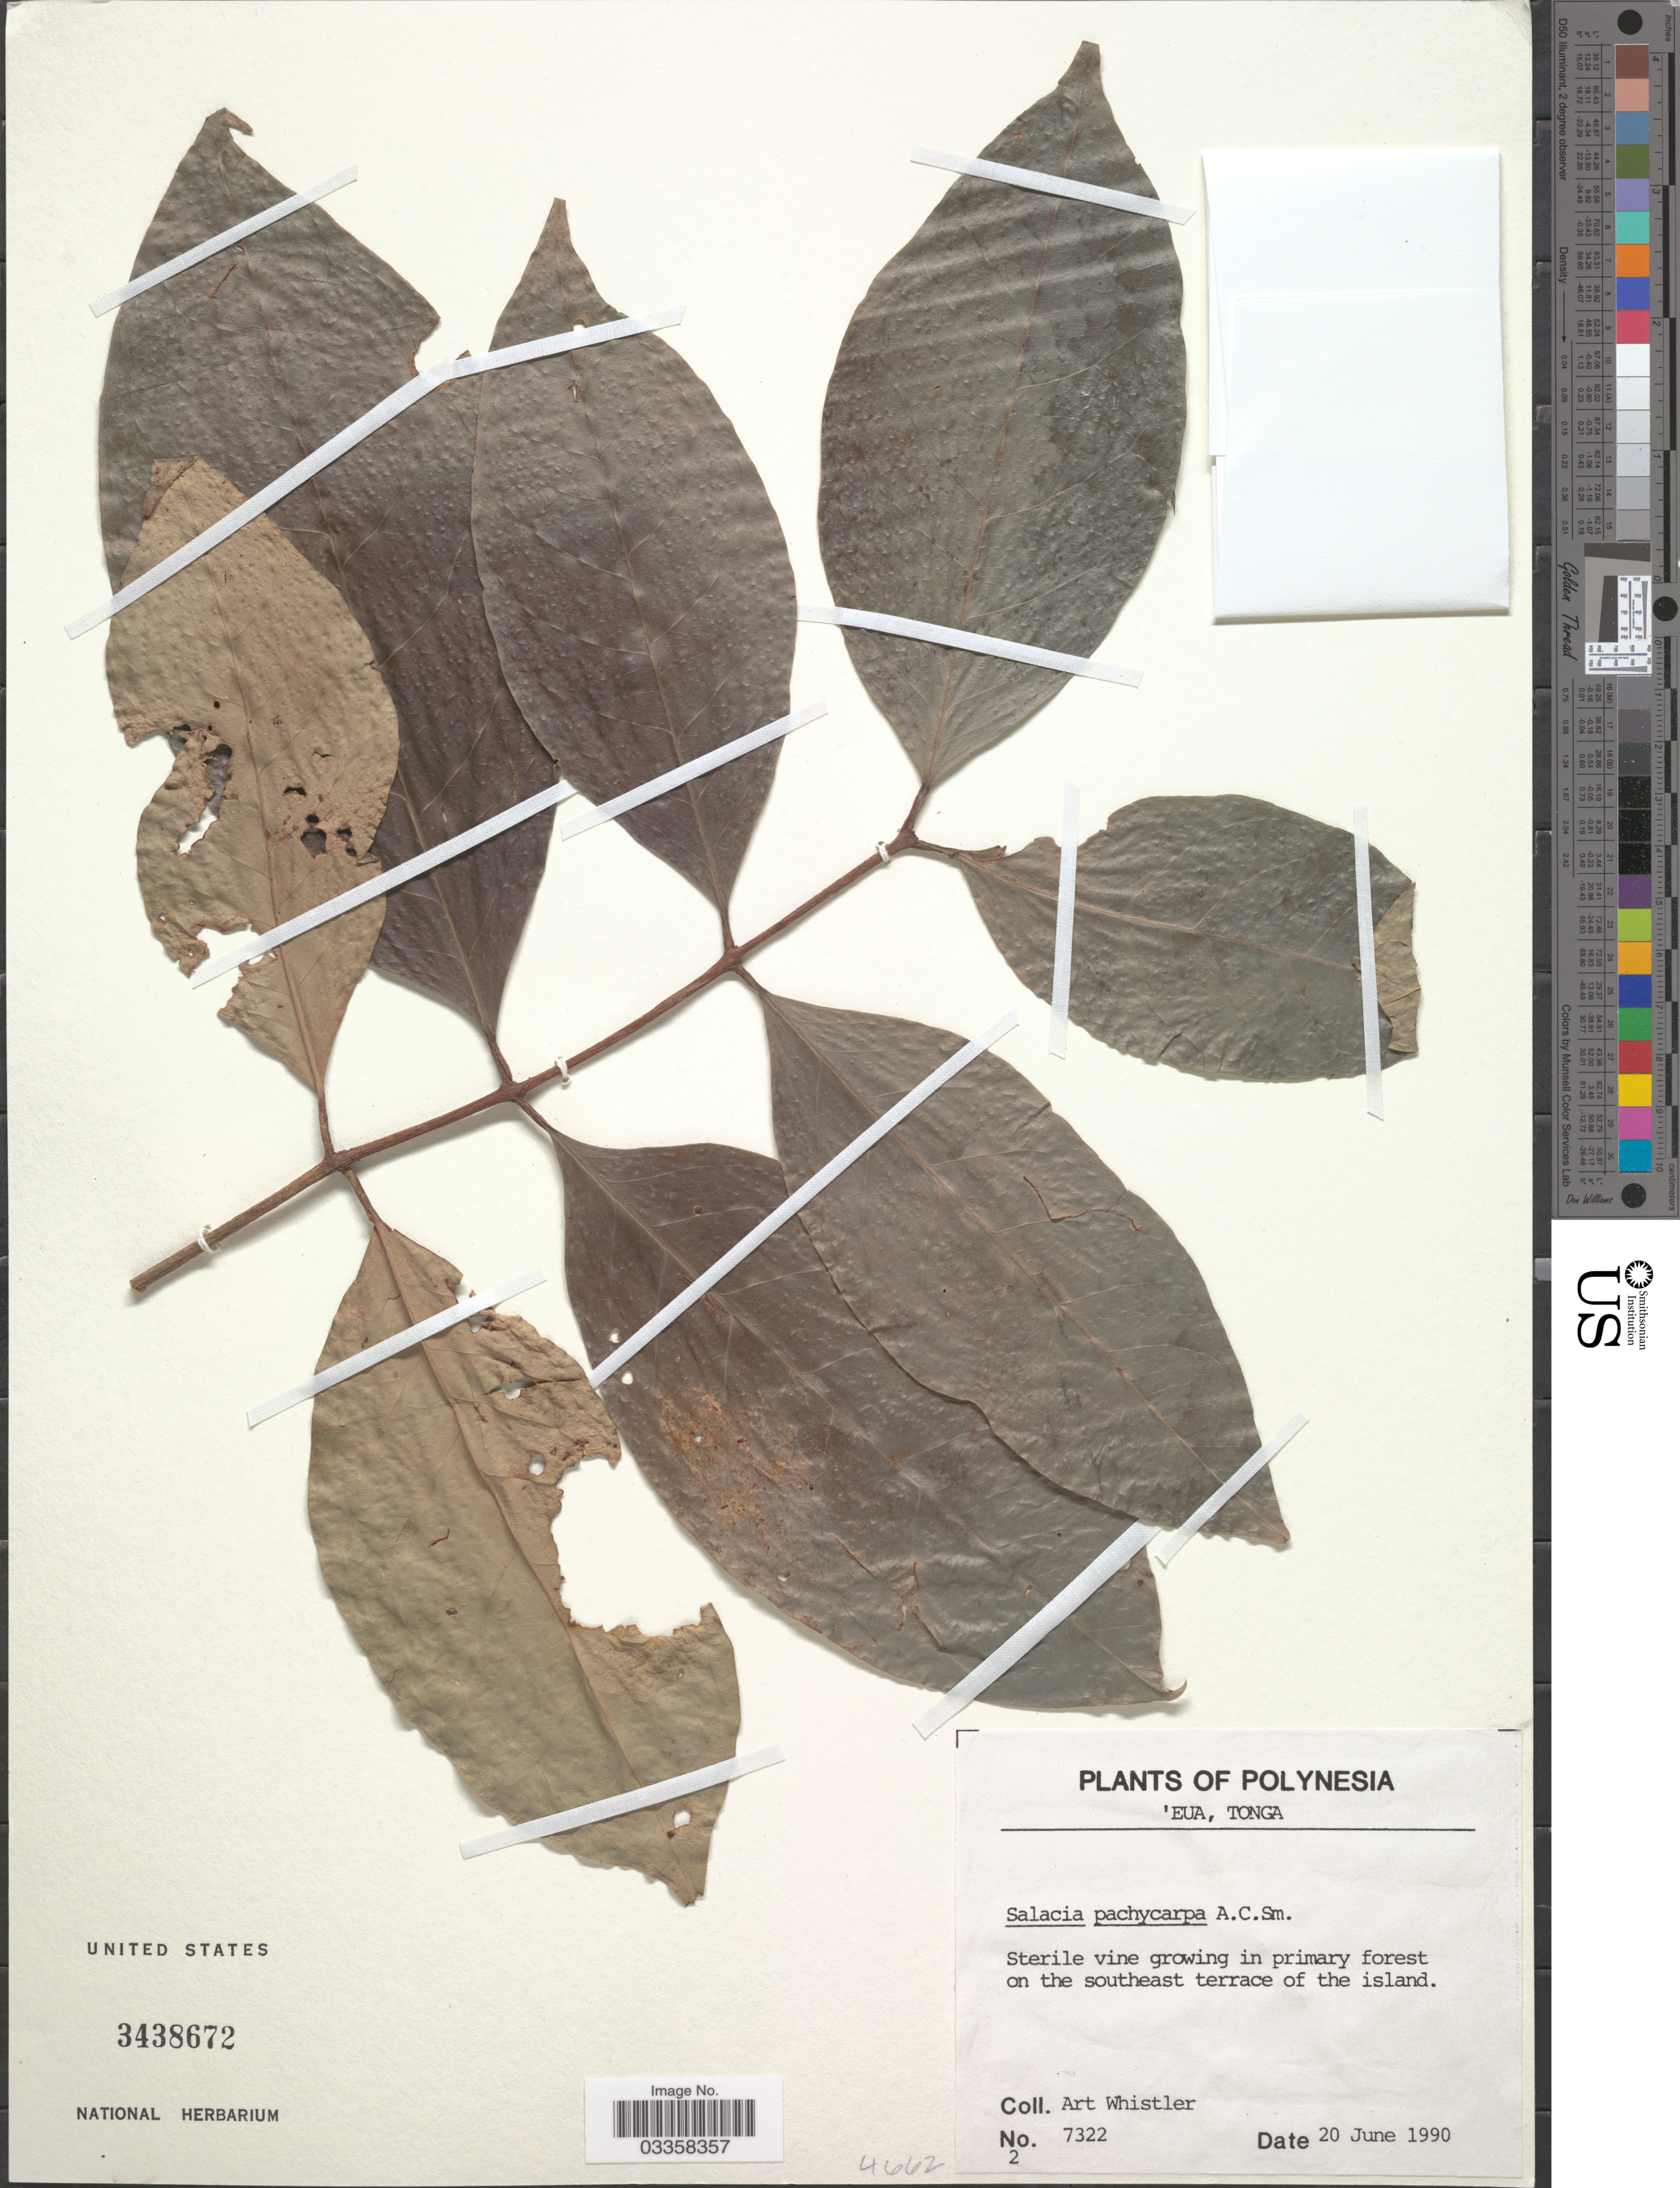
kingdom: Plantae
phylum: Tracheophyta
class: Magnoliopsida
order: Celastrales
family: Celastraceae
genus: Salacia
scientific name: Salacia pachycarpa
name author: A.C. Sm.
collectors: A. Whistler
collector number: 7322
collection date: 1990-06-20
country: Tonga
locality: Polynesia. 'EUA. On the southeast terrace of the island.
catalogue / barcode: US 3438672